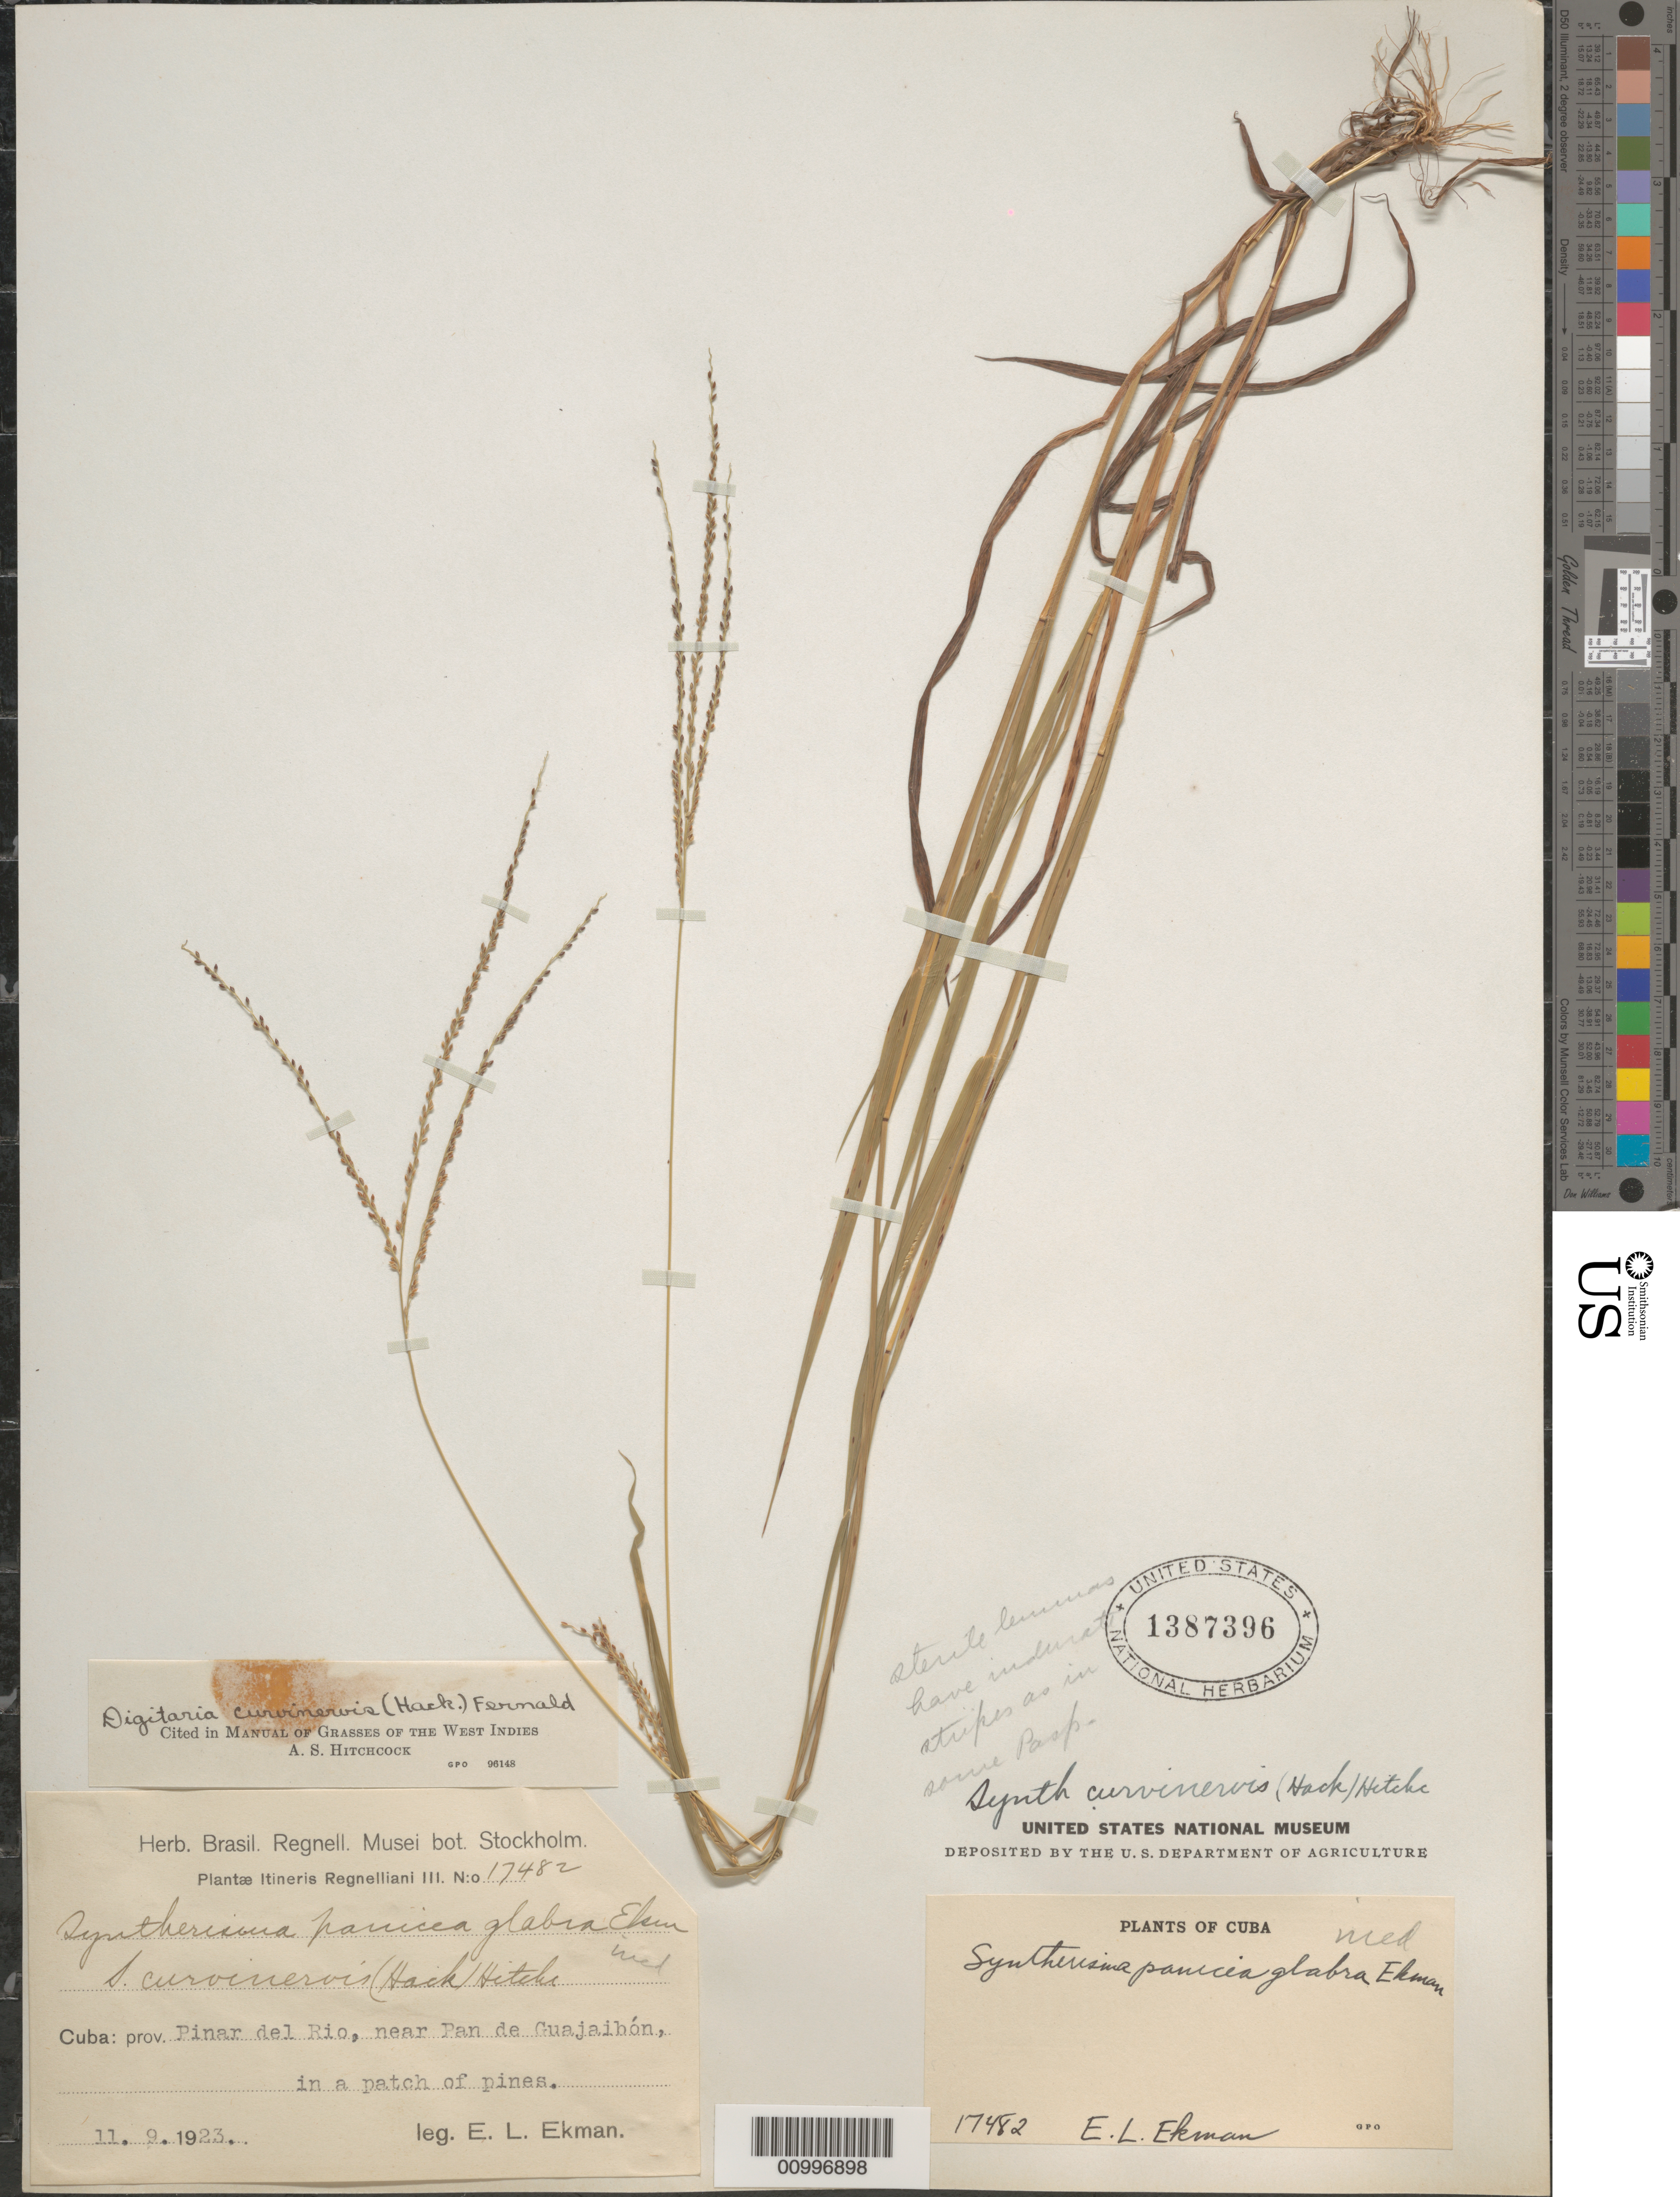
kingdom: Plantae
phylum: Tracheophyta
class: Liliopsida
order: Poales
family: Poaceae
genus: Digitaria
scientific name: Digitaria curvinervis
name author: (Hack.) Fernald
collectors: E. L. Ekman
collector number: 17482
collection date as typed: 11 Sep 1923 or 09 Nov 1923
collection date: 1923-09-11 or 1923-11-09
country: Cuba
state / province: Pinar del Rio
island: Cuba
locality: near Pan de Guajaibon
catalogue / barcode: US 1387396